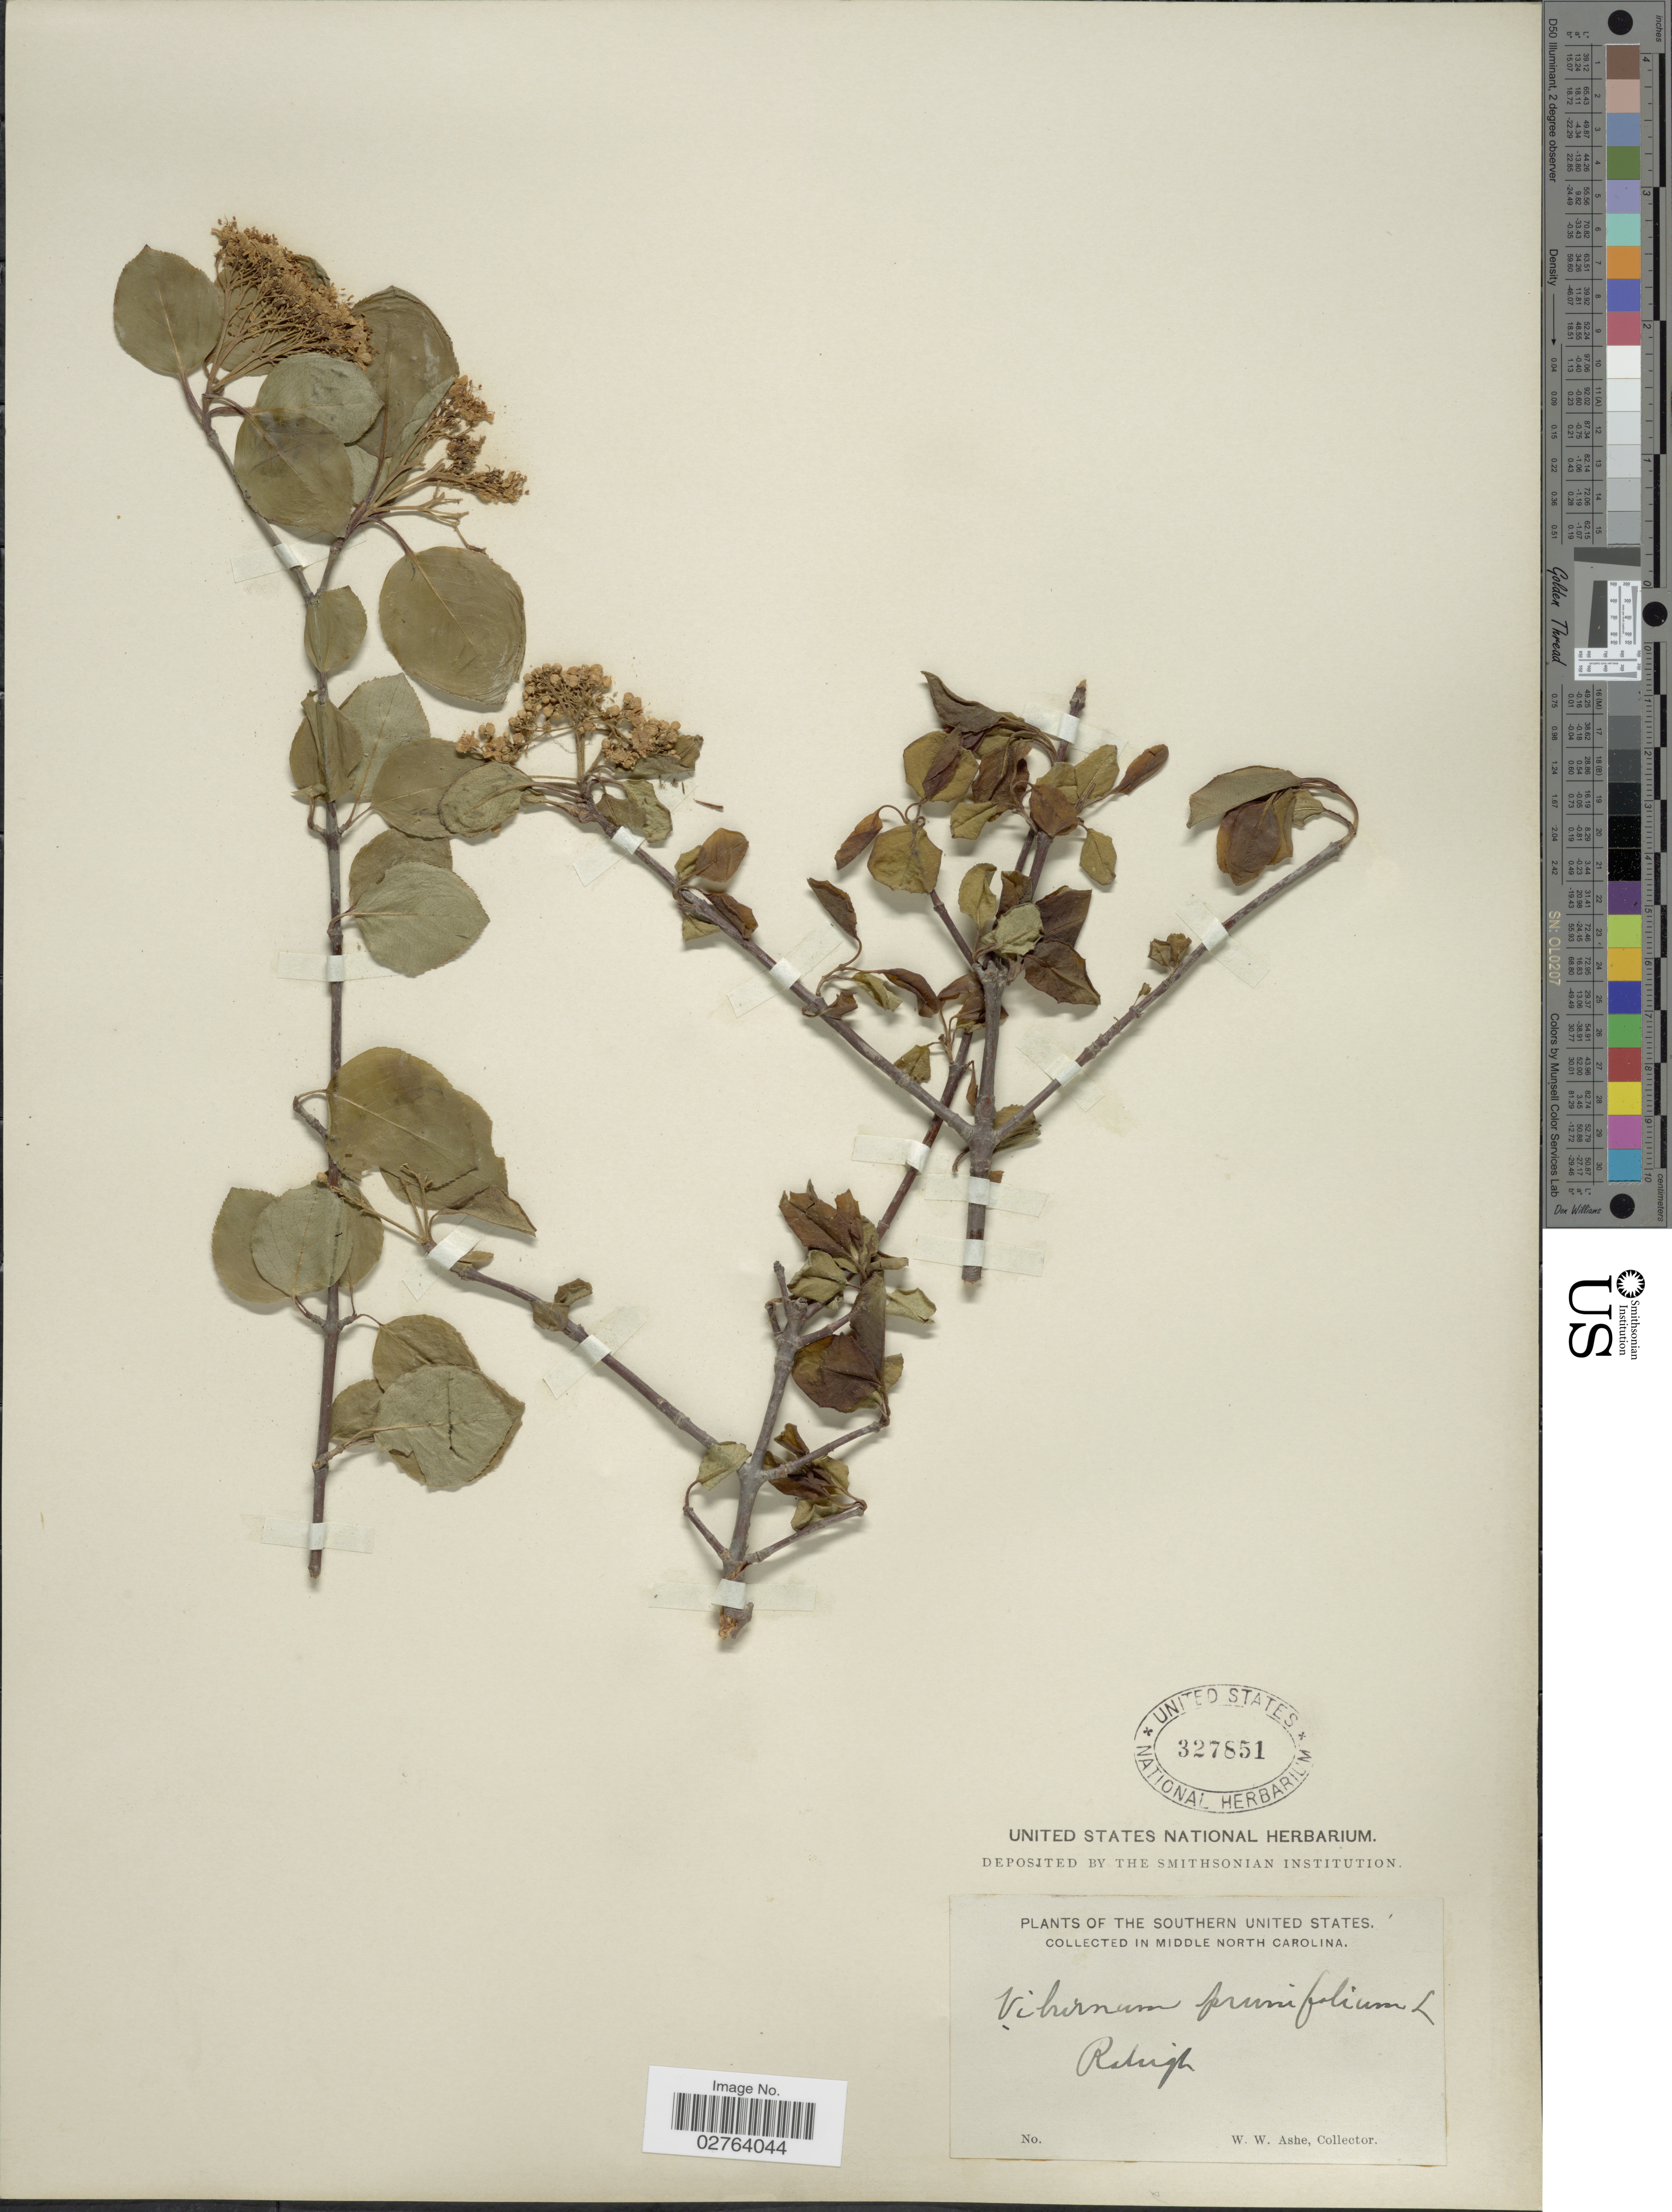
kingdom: Plantae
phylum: Tracheophyta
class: Magnoliopsida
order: Dipsacales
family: Viburnaceae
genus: Viburnum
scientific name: Viburnum prunifolium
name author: L.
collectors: W. W. Ashe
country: United States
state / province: North Carolina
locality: Southern United States. Middle North Carolina. Raleigh.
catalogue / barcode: US 327851